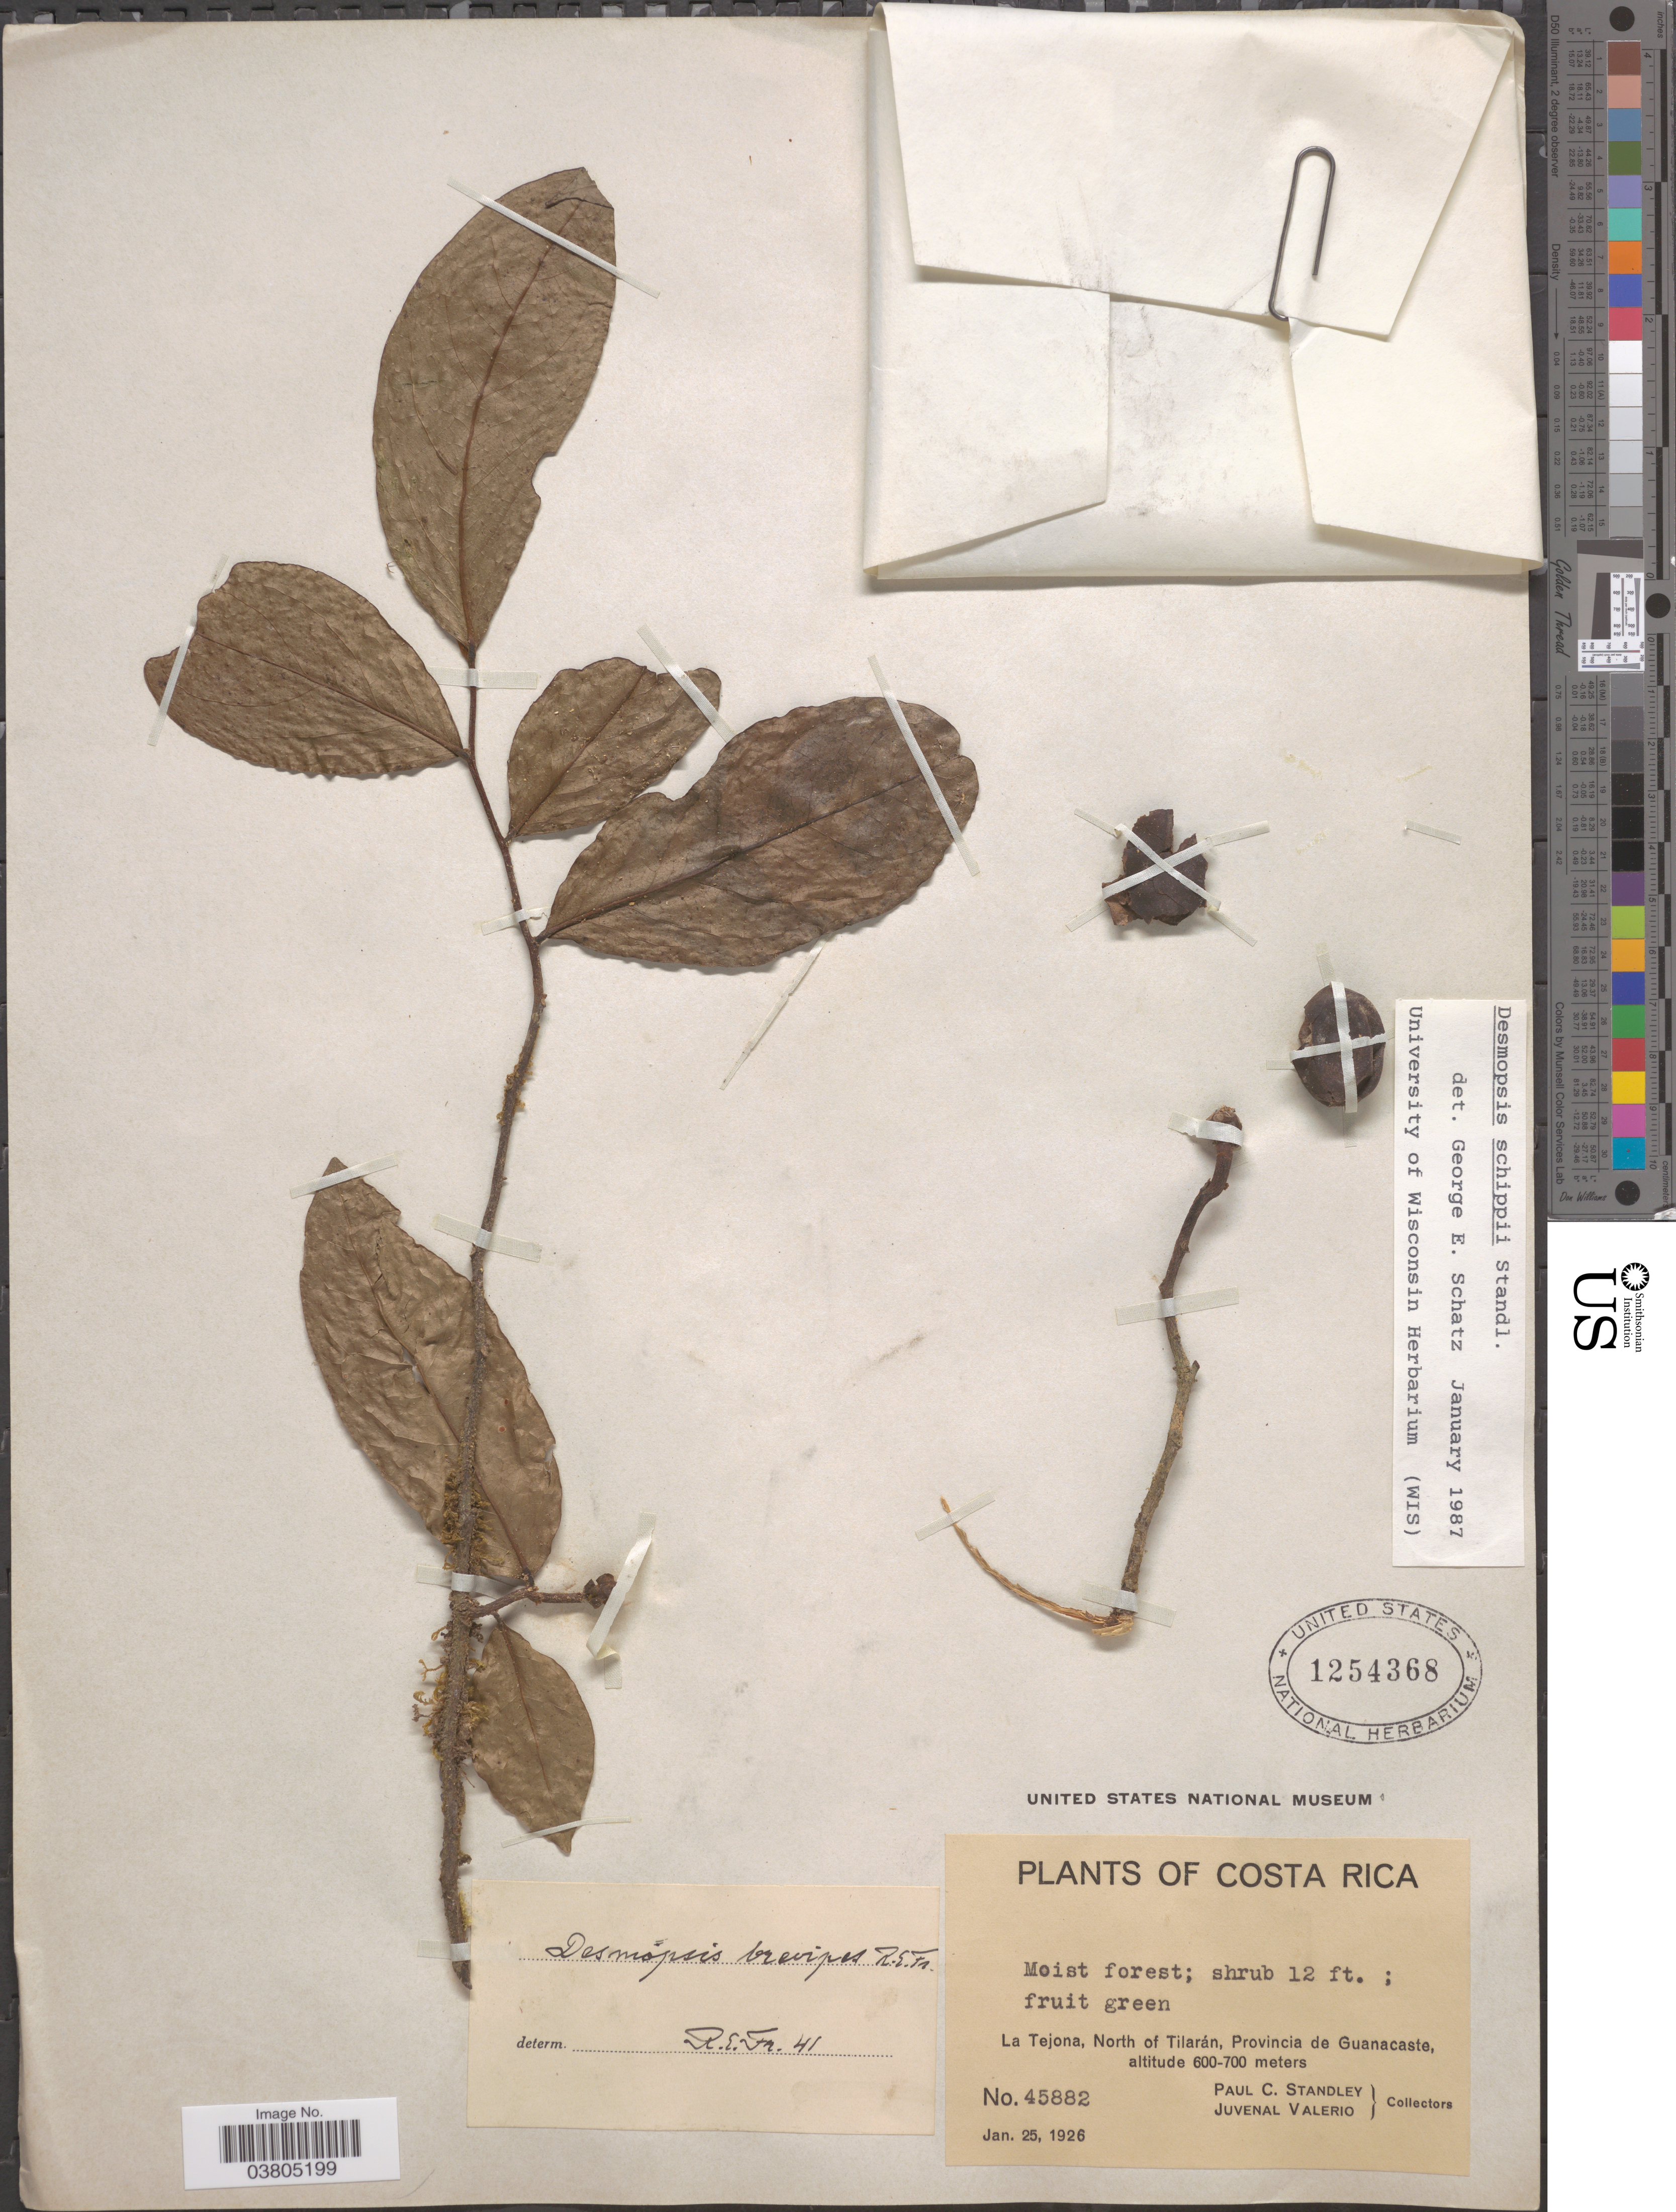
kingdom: Plantae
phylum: Tracheophyta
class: Magnoliopsida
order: Magnoliales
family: Annonaceae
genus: Desmopsis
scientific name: Desmopsis schippii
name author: Standl.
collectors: P. C. Standley & J. Valerio R.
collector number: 45882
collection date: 1926-01-25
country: Costa Rica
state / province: Guanacaste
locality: Le Tojona, North of Tilarán.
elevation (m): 600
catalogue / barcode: US 1254368